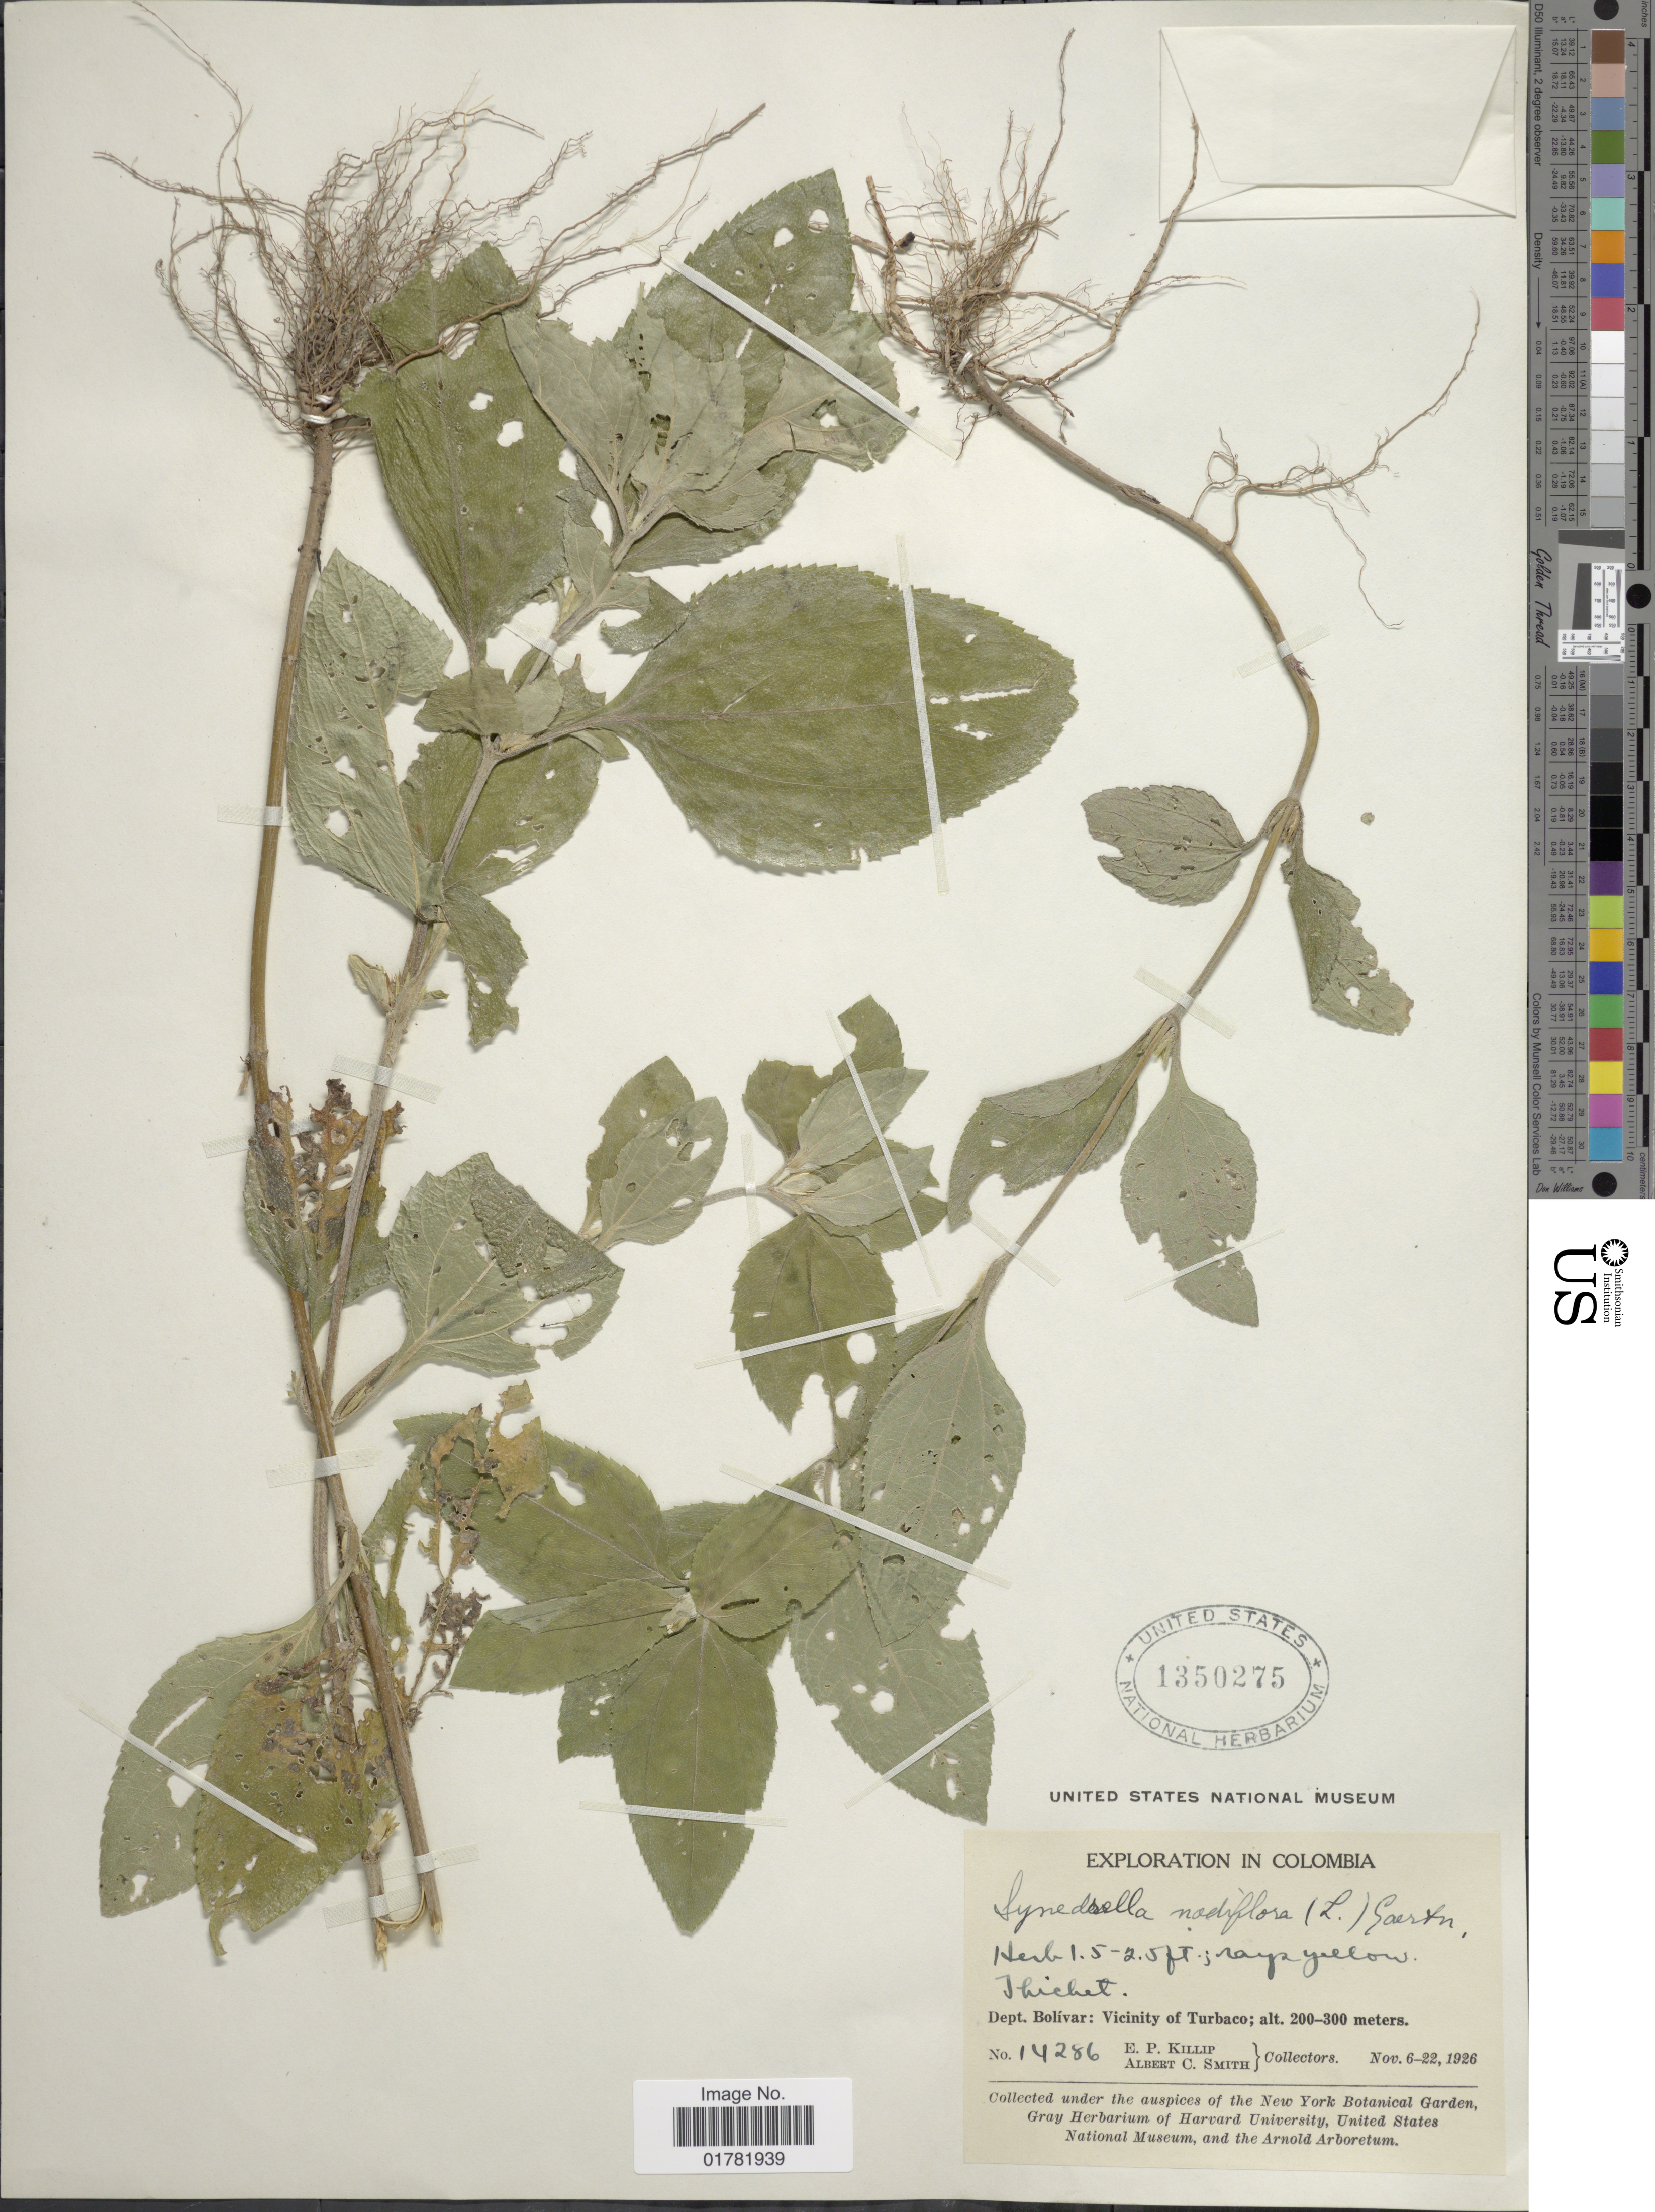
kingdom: Plantae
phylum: Tracheophyta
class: Magnoliopsida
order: Asterales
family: Asteraceae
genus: Synedrella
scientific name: Synedrella nodiflora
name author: (L.) Gaertn.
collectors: E. P. Killip & A. C. Smith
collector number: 14286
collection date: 1926-11-06/1926-11-22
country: Colombia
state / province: Bolívar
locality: Dept. Bolívar: Vicinity of Turbaco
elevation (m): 200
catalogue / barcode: US 1350275